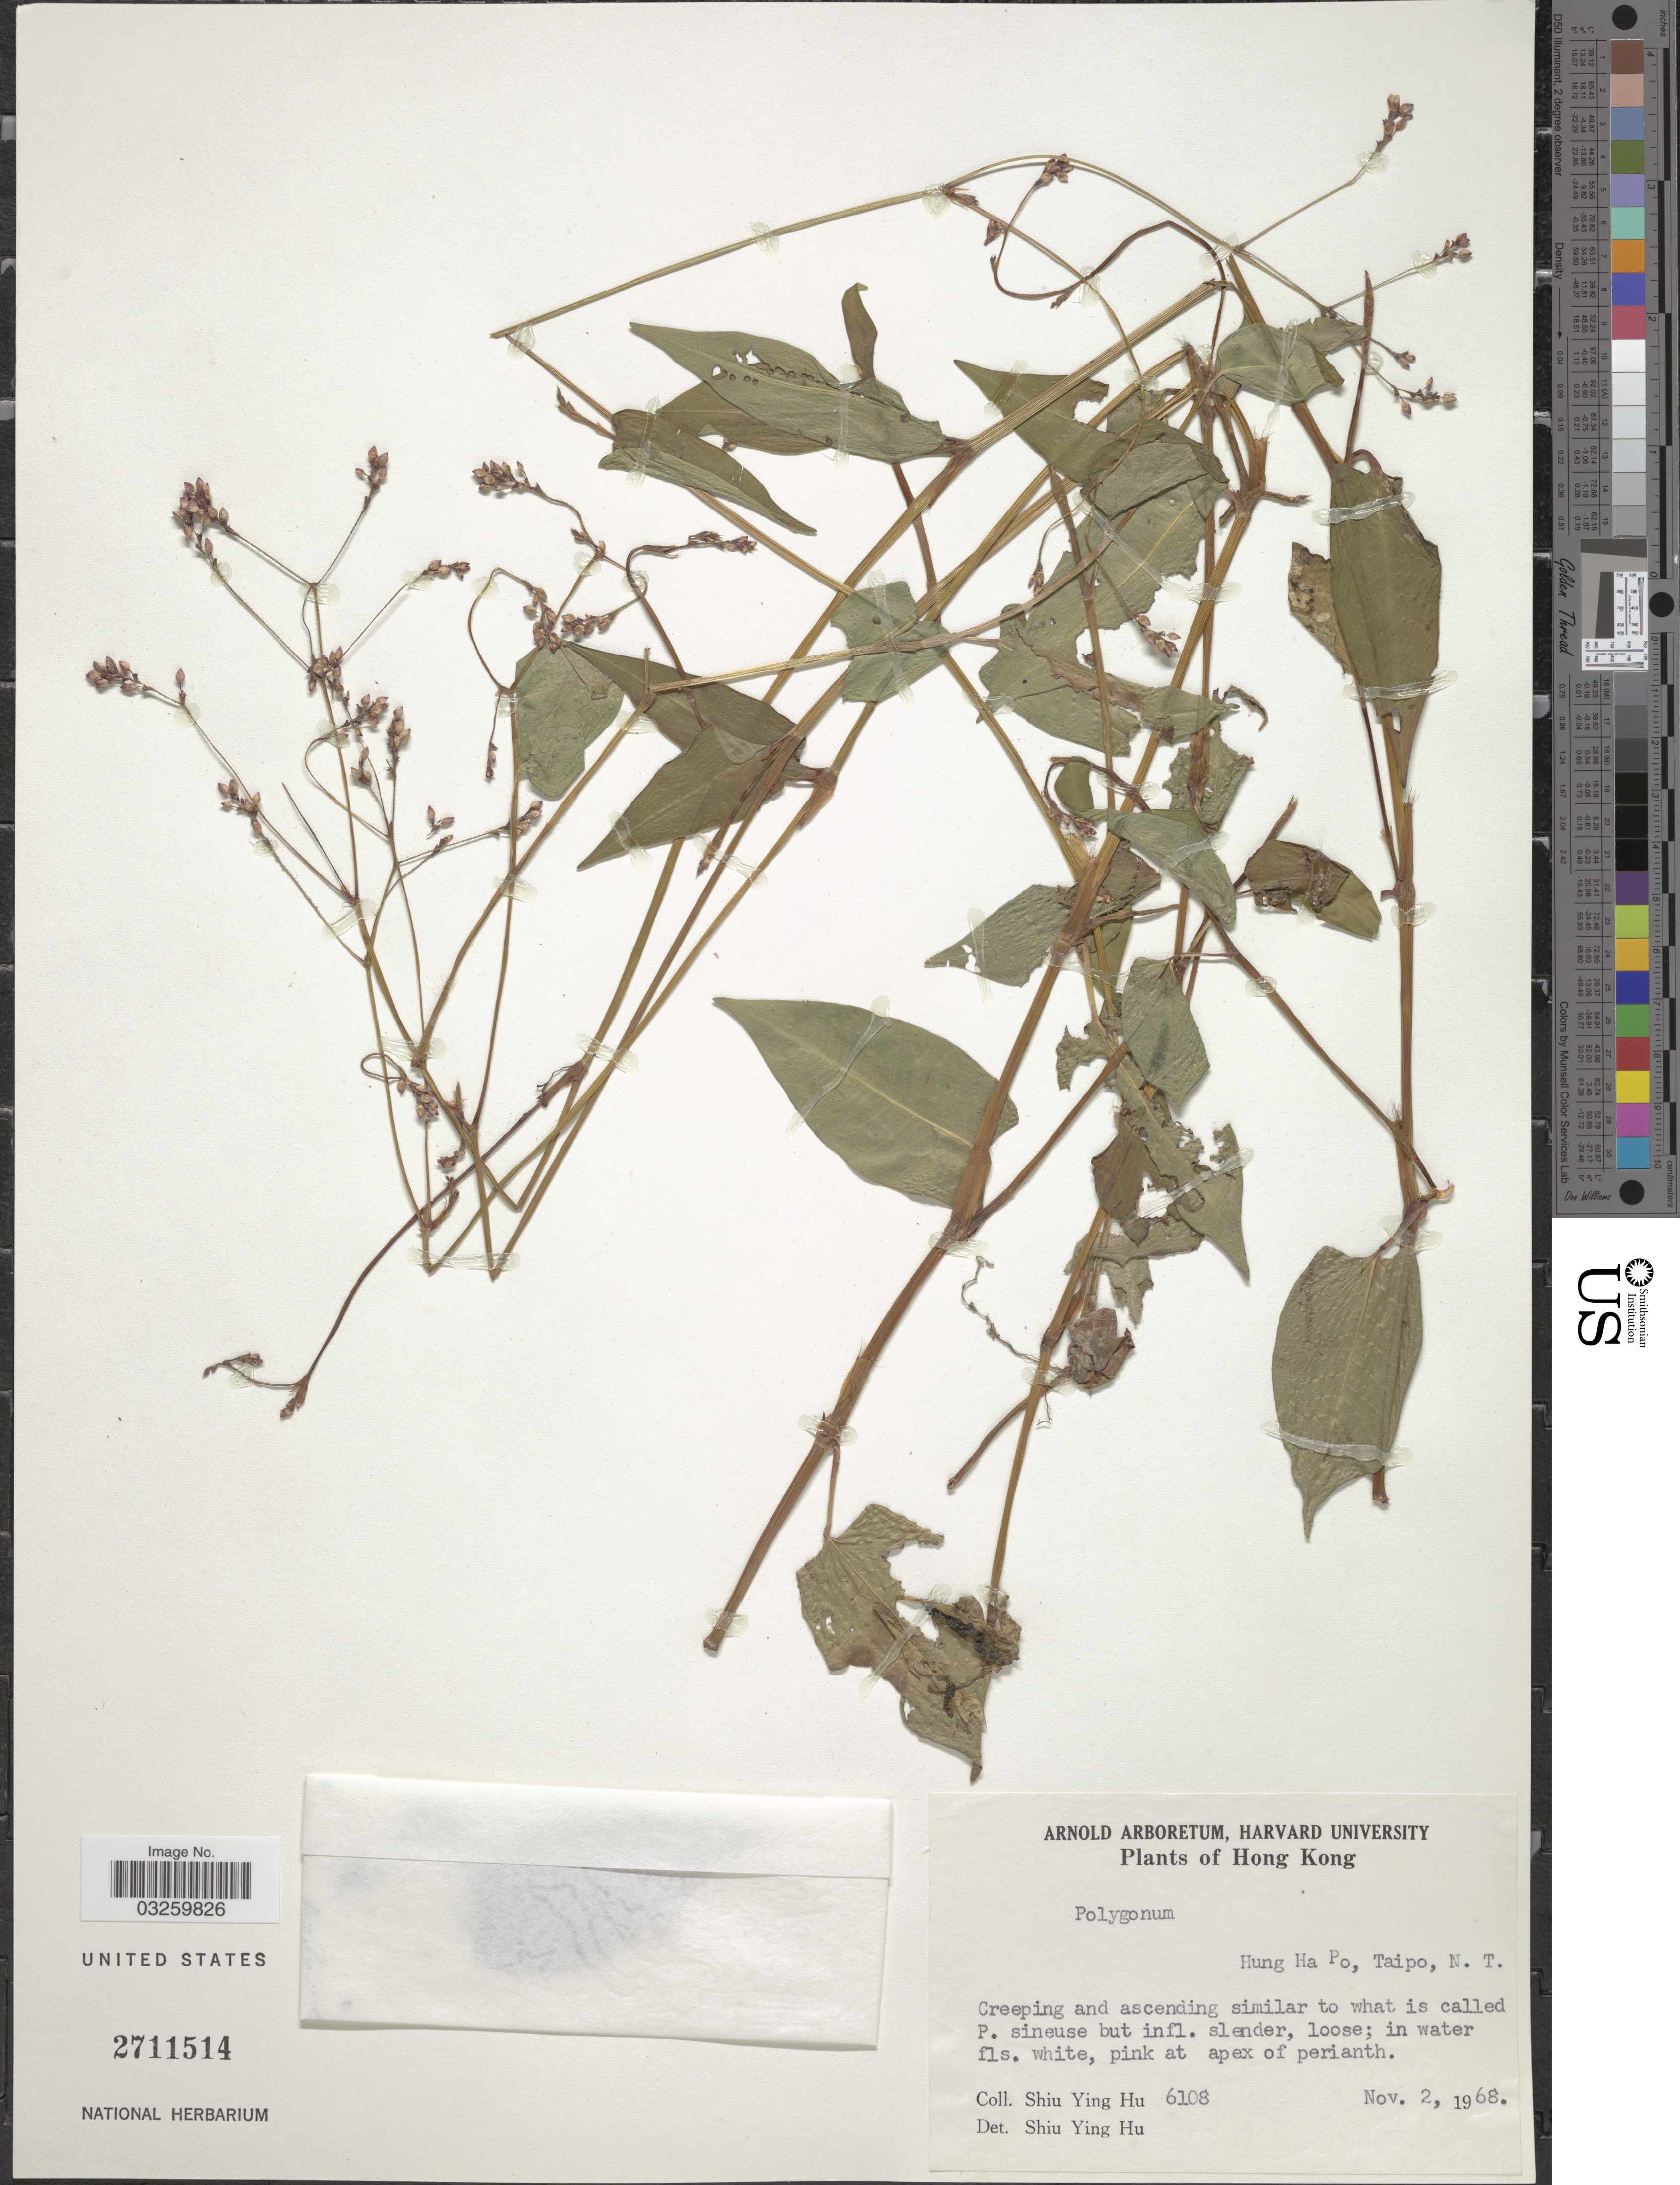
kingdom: Plantae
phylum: Tracheophyta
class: Magnoliopsida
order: Caryophyllales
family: Polygonaceae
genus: Polygonum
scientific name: Polygonum sp.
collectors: S. Y. Hu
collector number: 6108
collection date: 1968-11-02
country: China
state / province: Hong Kong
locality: Hung Ha Po, Taipo, N. T.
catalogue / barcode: US 2711514